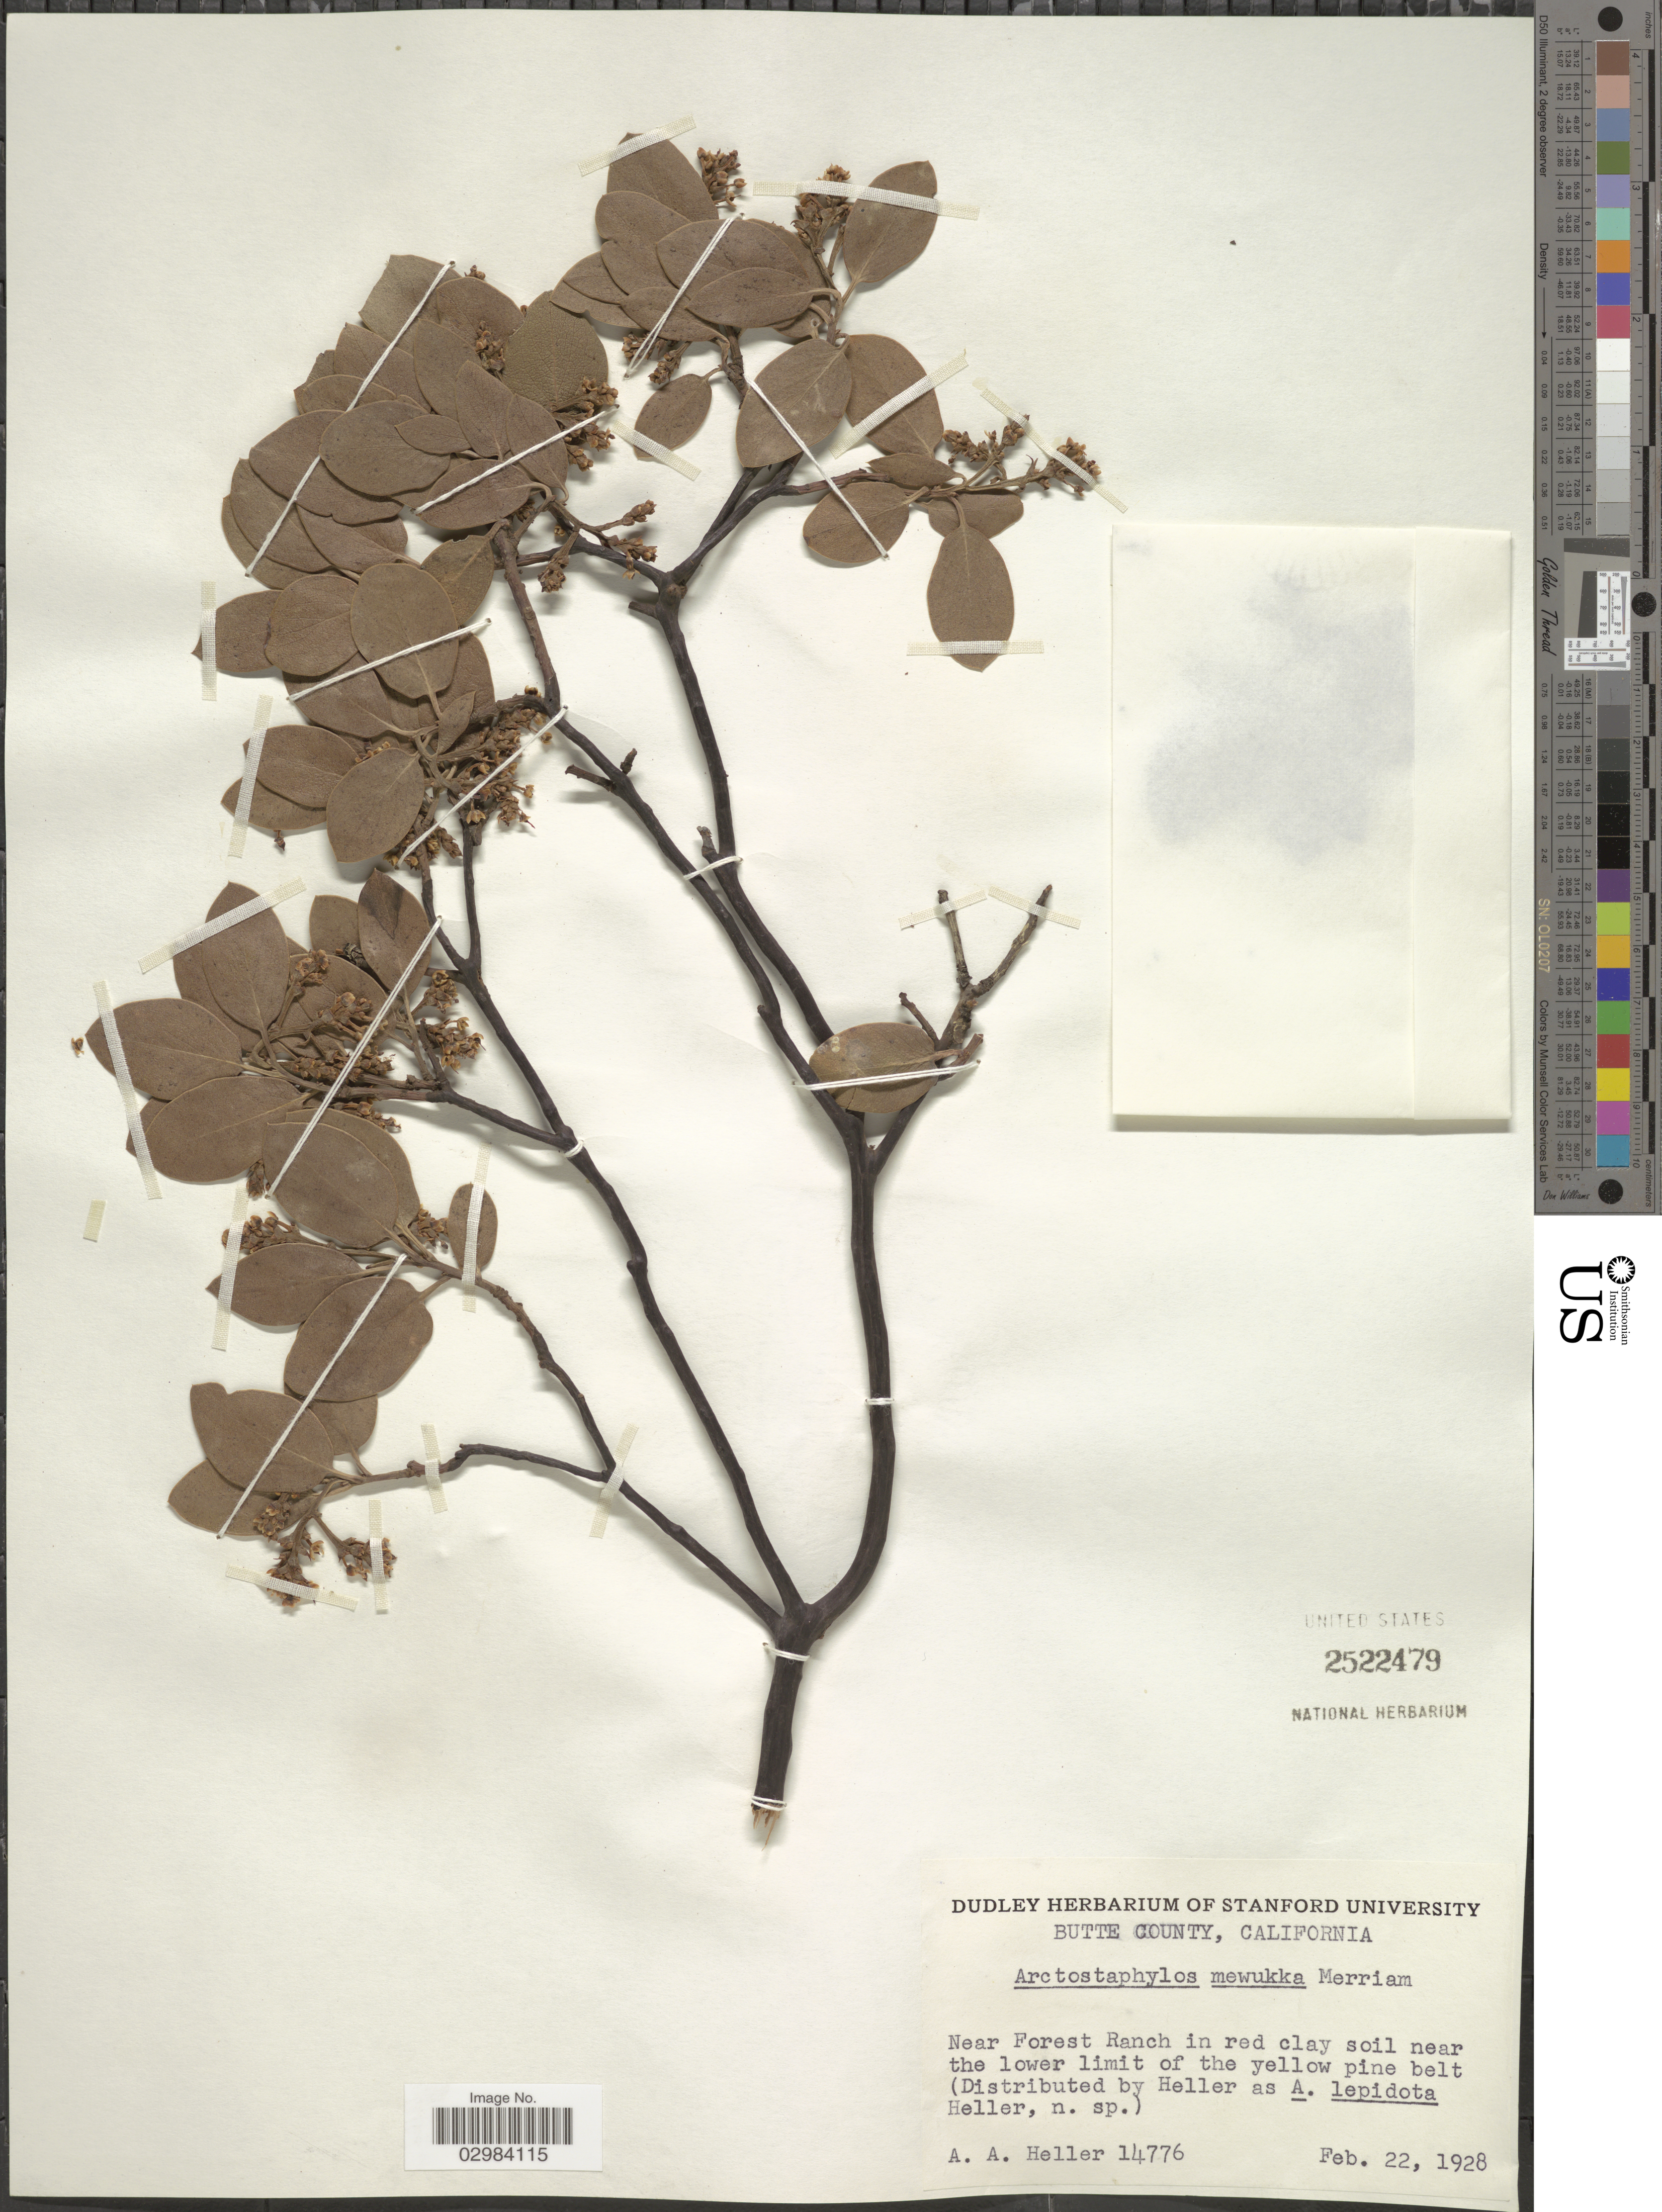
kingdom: Plantae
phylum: Tracheophyta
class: Magnoliopsida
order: Ericales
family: Ericaceae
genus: Arctostaphylos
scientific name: Arctostaphylos mewukka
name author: Merriam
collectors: A. A. Heller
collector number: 14776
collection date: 1928-02-22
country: United States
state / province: California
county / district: Butte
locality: Butte County, Near Forest Ranch in red clay soil near the lower limit of the yellow pine belt.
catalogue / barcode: US 2522479